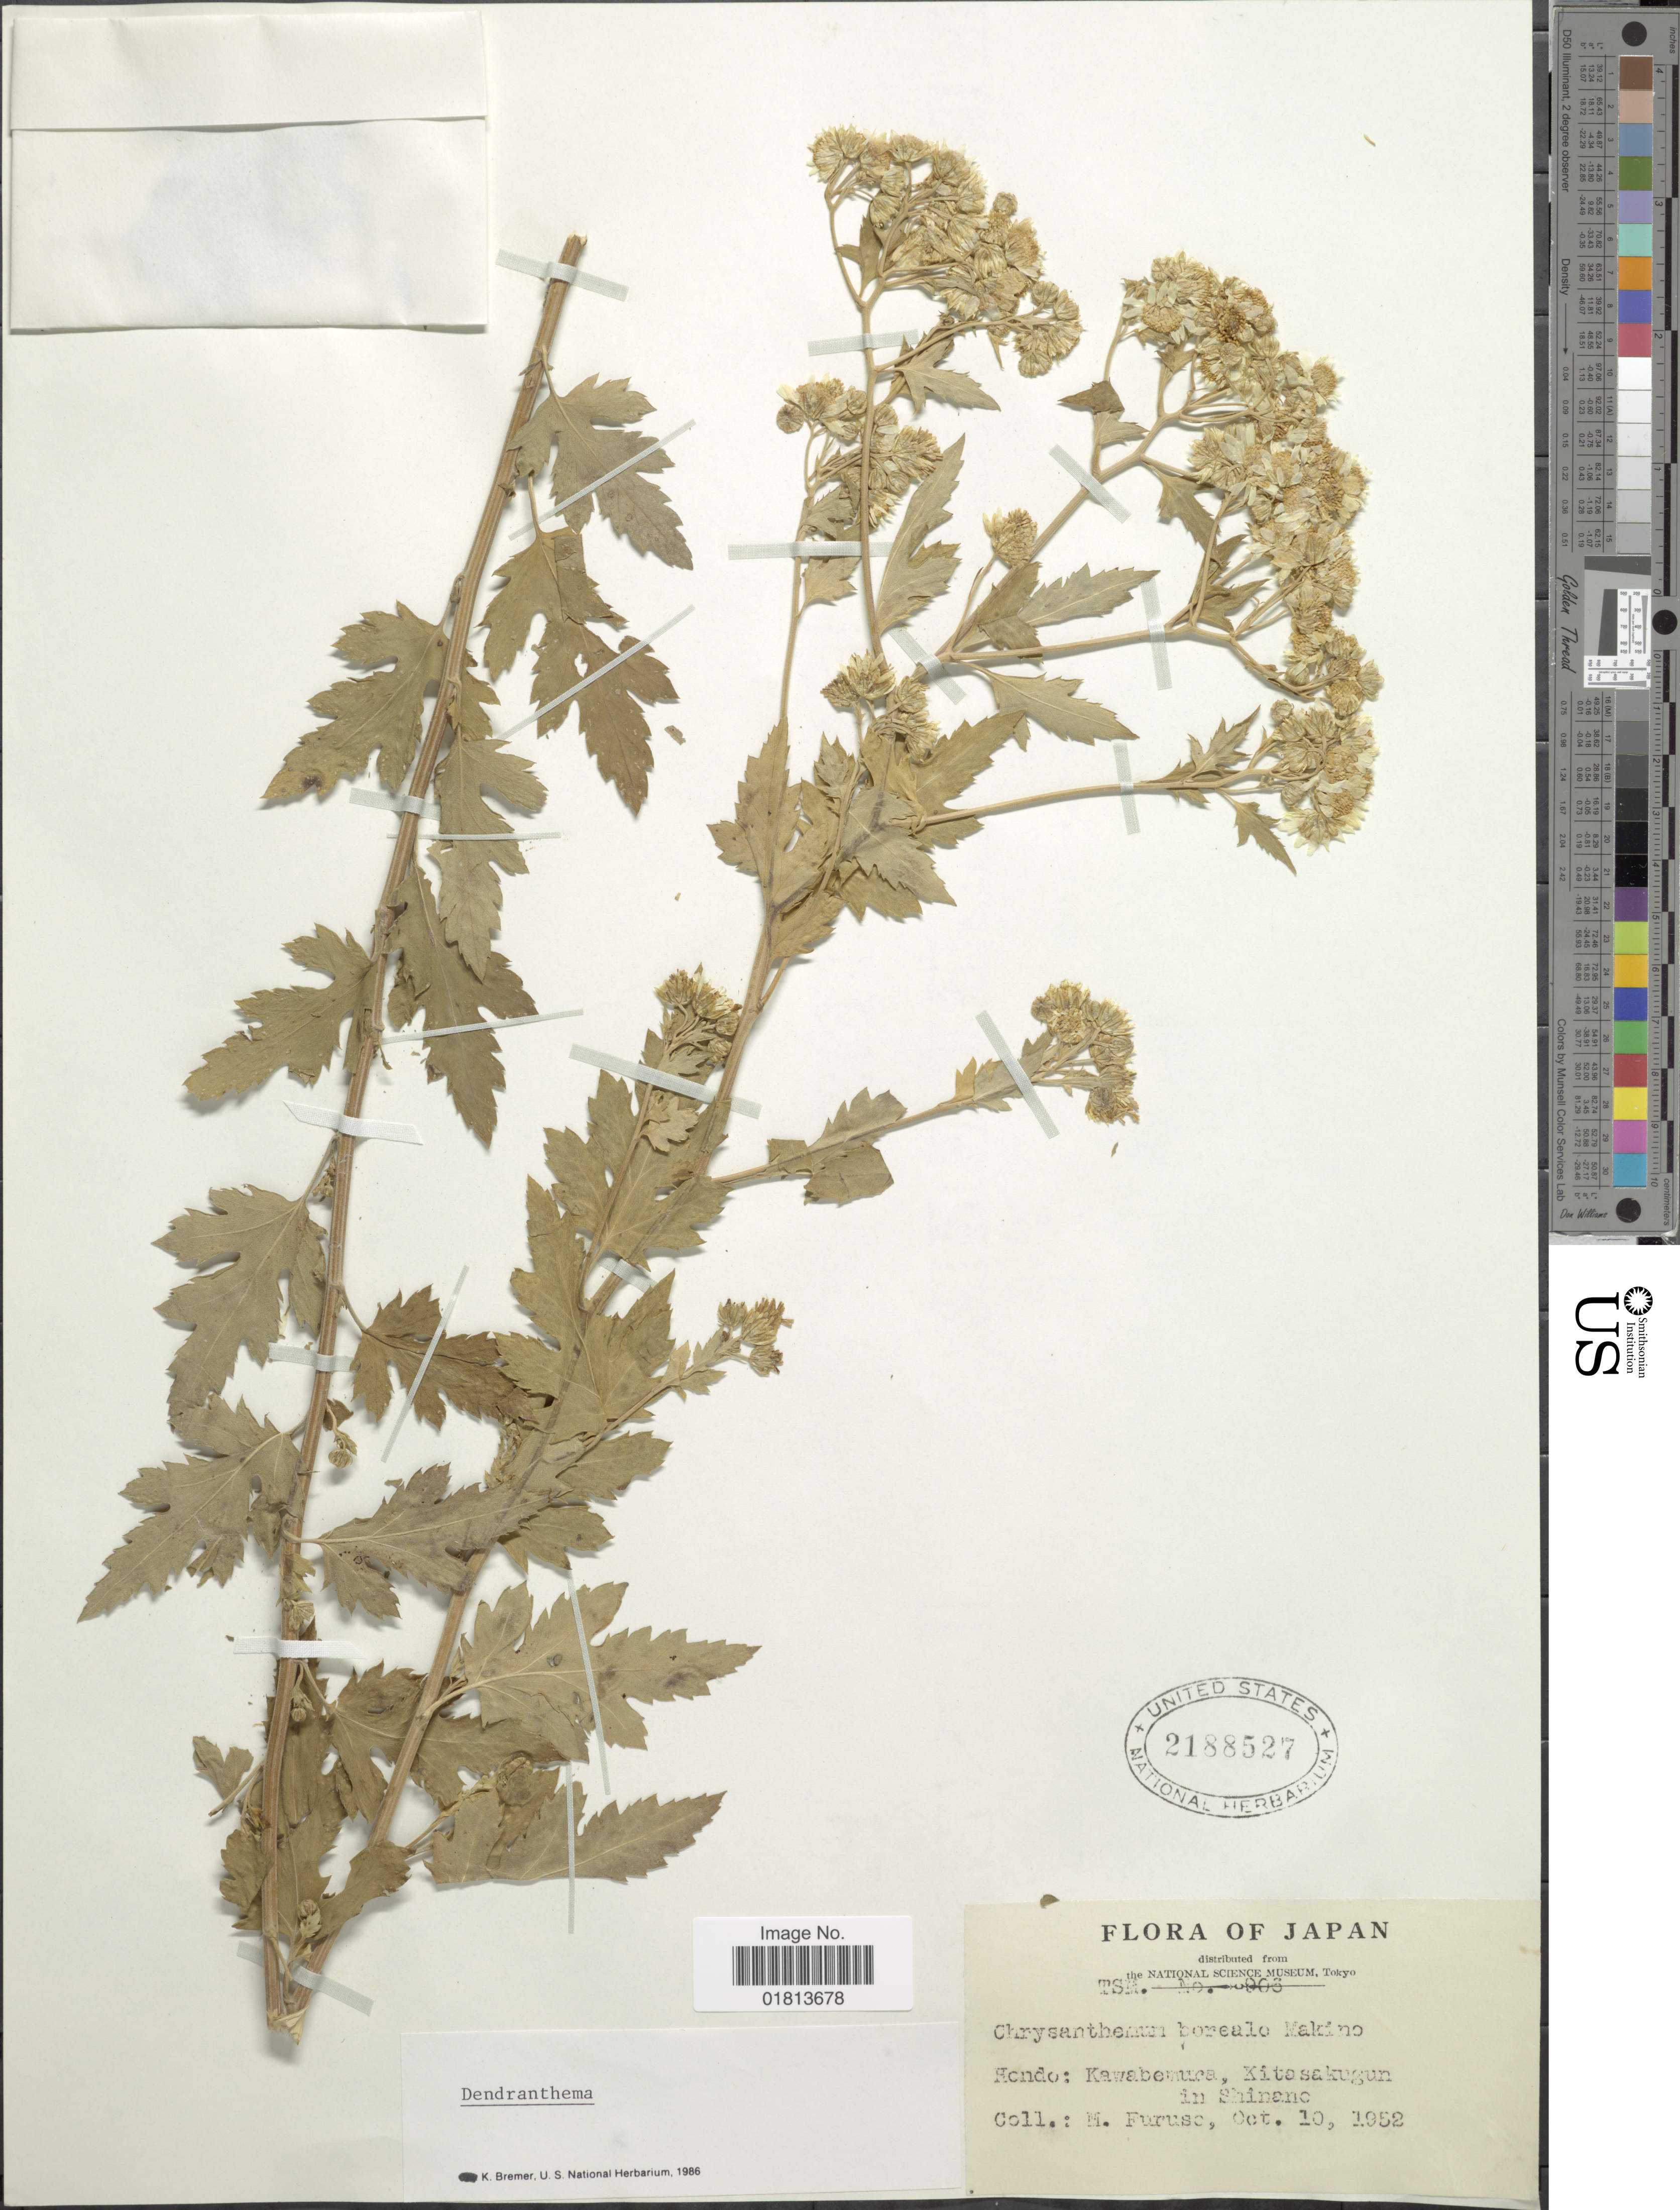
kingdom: Plantae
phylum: Tracheophyta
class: Magnoliopsida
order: Asterales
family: Asteraceae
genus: Dendranthema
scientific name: Dendranthema boreale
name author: Makino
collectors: M. Furuso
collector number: TSM 903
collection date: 1952-10-10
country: Japan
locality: Hondo: kawabemura, Xitasakugun in Shinano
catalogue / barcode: US 2188527